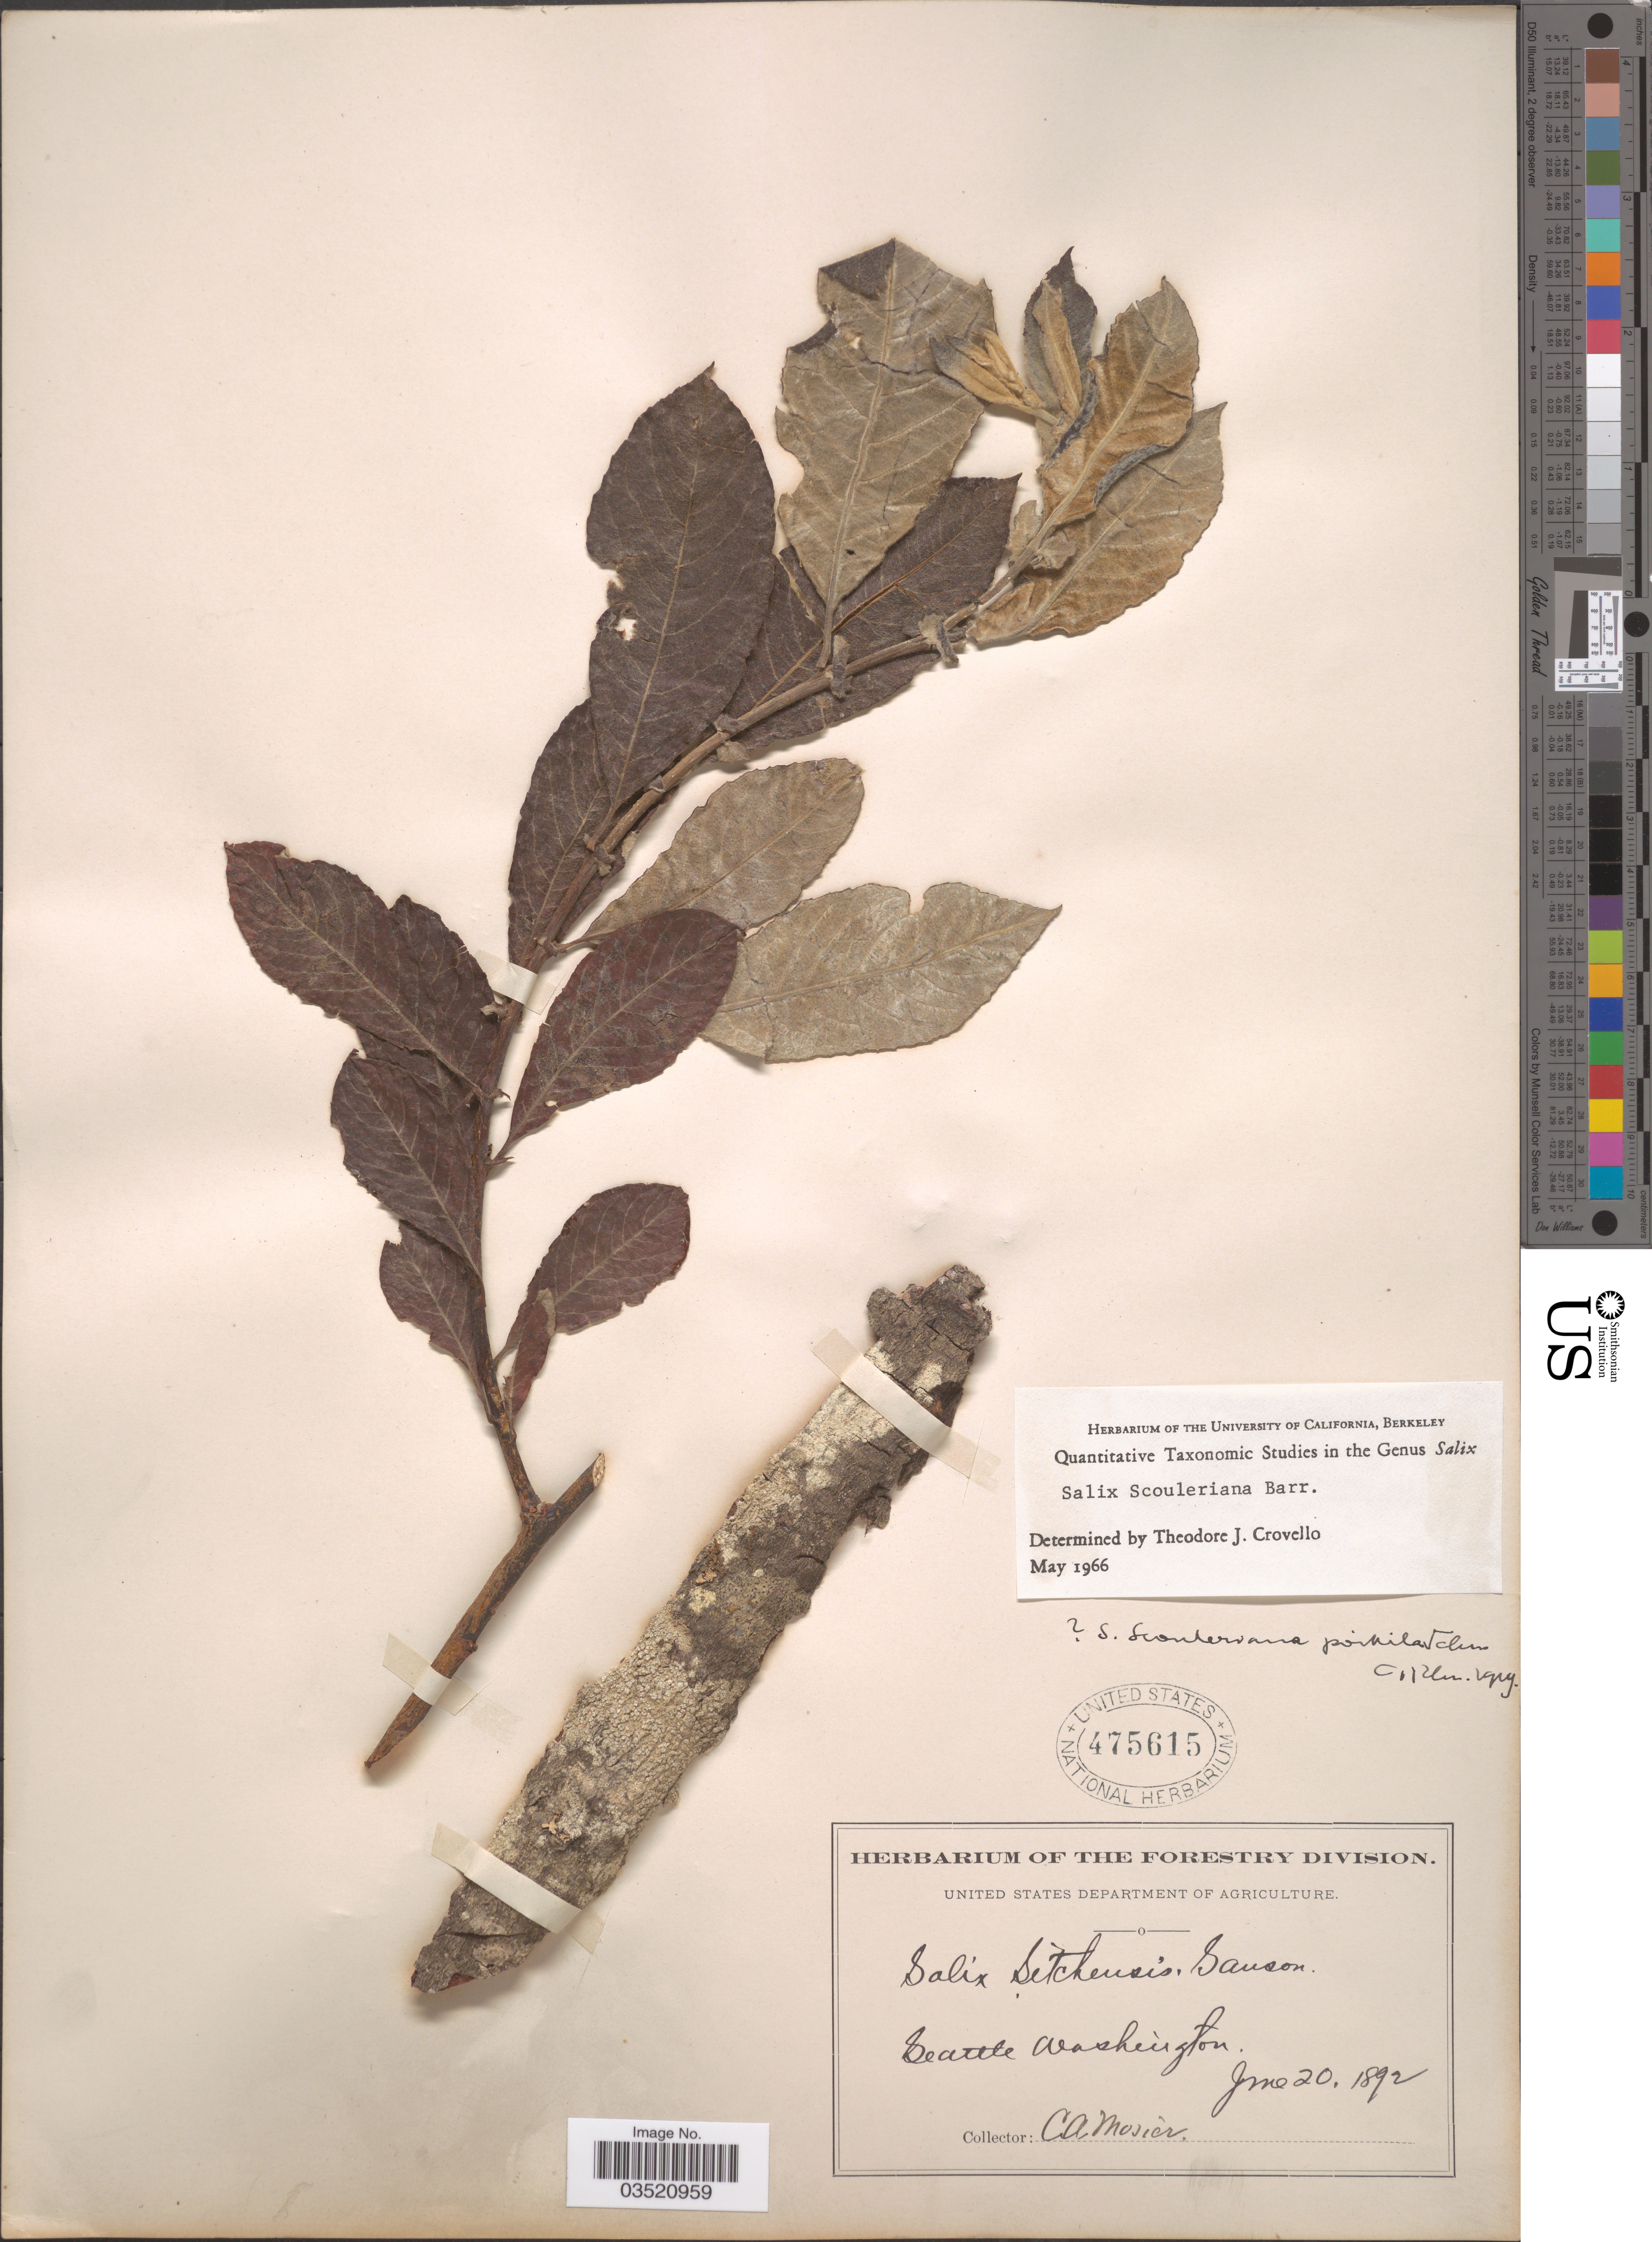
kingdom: Plantae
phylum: Tracheophyta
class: Magnoliopsida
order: Malpighiales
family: Salicaceae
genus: Salix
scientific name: Salix scouleriana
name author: Barratt ex Hook.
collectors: C. A. Mosier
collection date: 1892-06-20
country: United States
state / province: Washington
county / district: King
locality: Seattle.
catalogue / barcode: US 475615